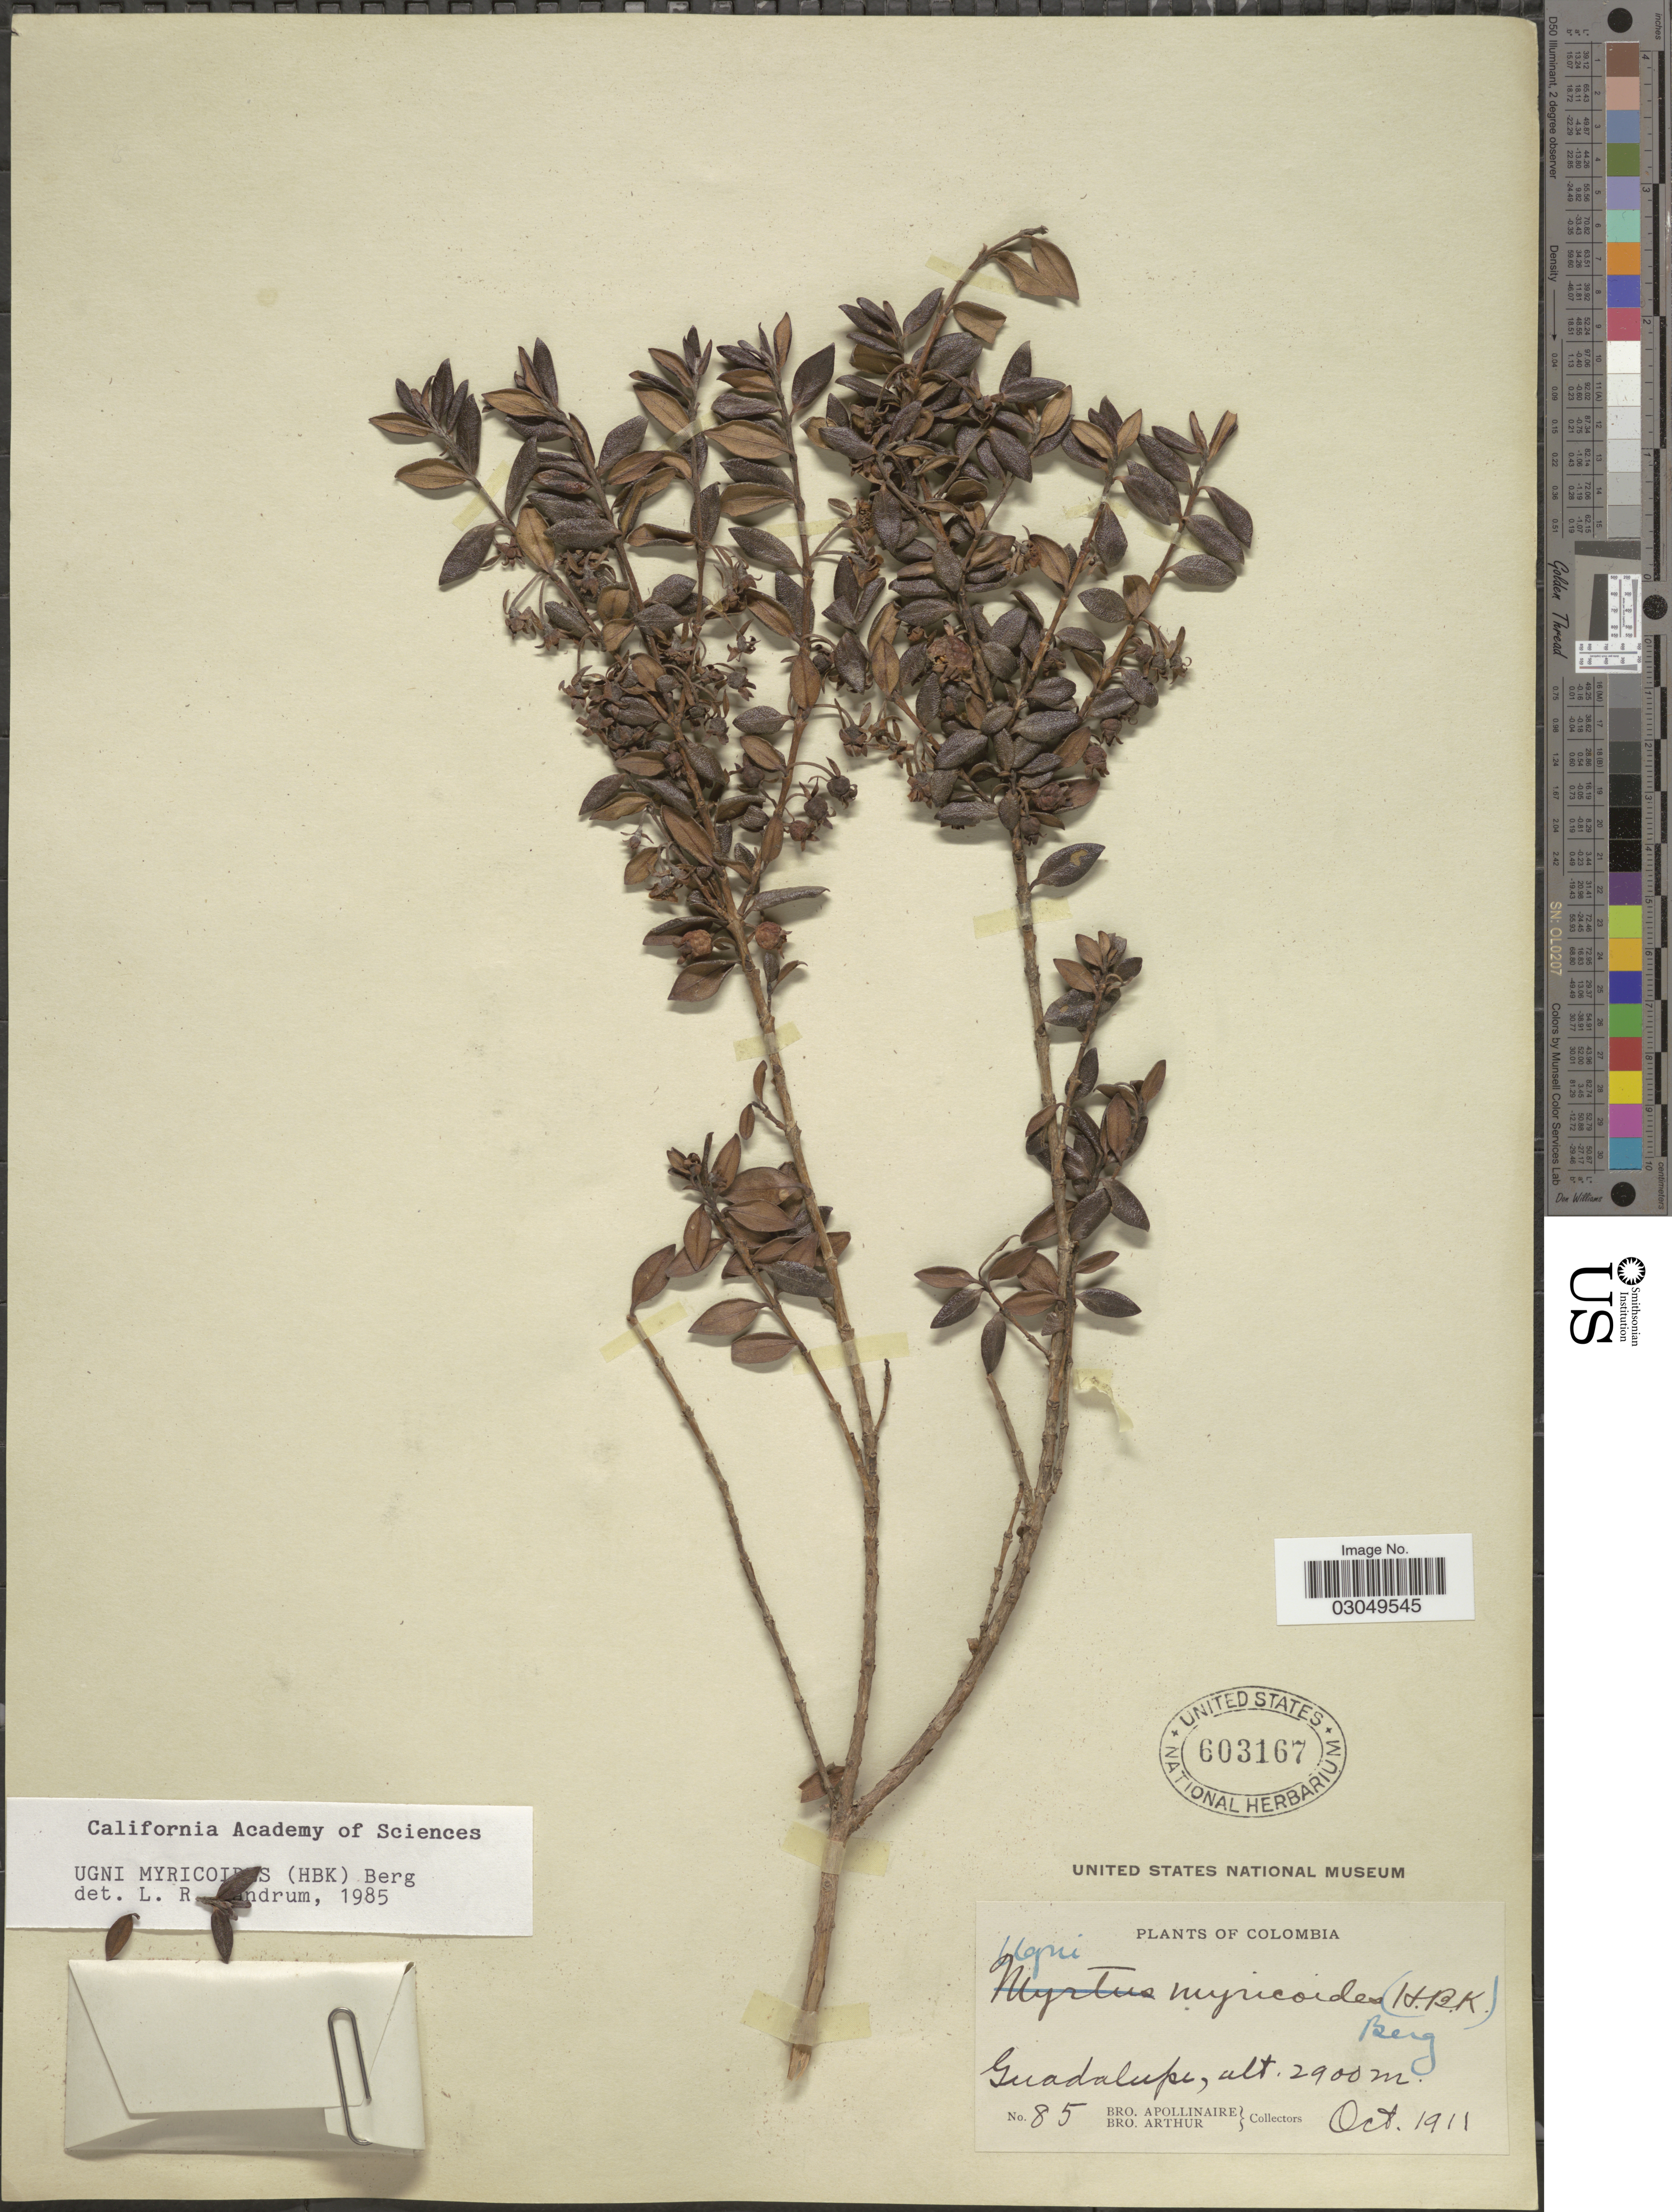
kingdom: Plantae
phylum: Tracheophyta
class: Magnoliopsida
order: Myrtales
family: Myrtaceae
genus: Ugni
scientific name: Ugni myricoides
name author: (Kunth) O. Berg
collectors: Bro. Apollinaire & Bro. Arthur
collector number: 85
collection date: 1911-10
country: Colombia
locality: Guadalupe.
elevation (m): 2900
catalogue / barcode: US 603167